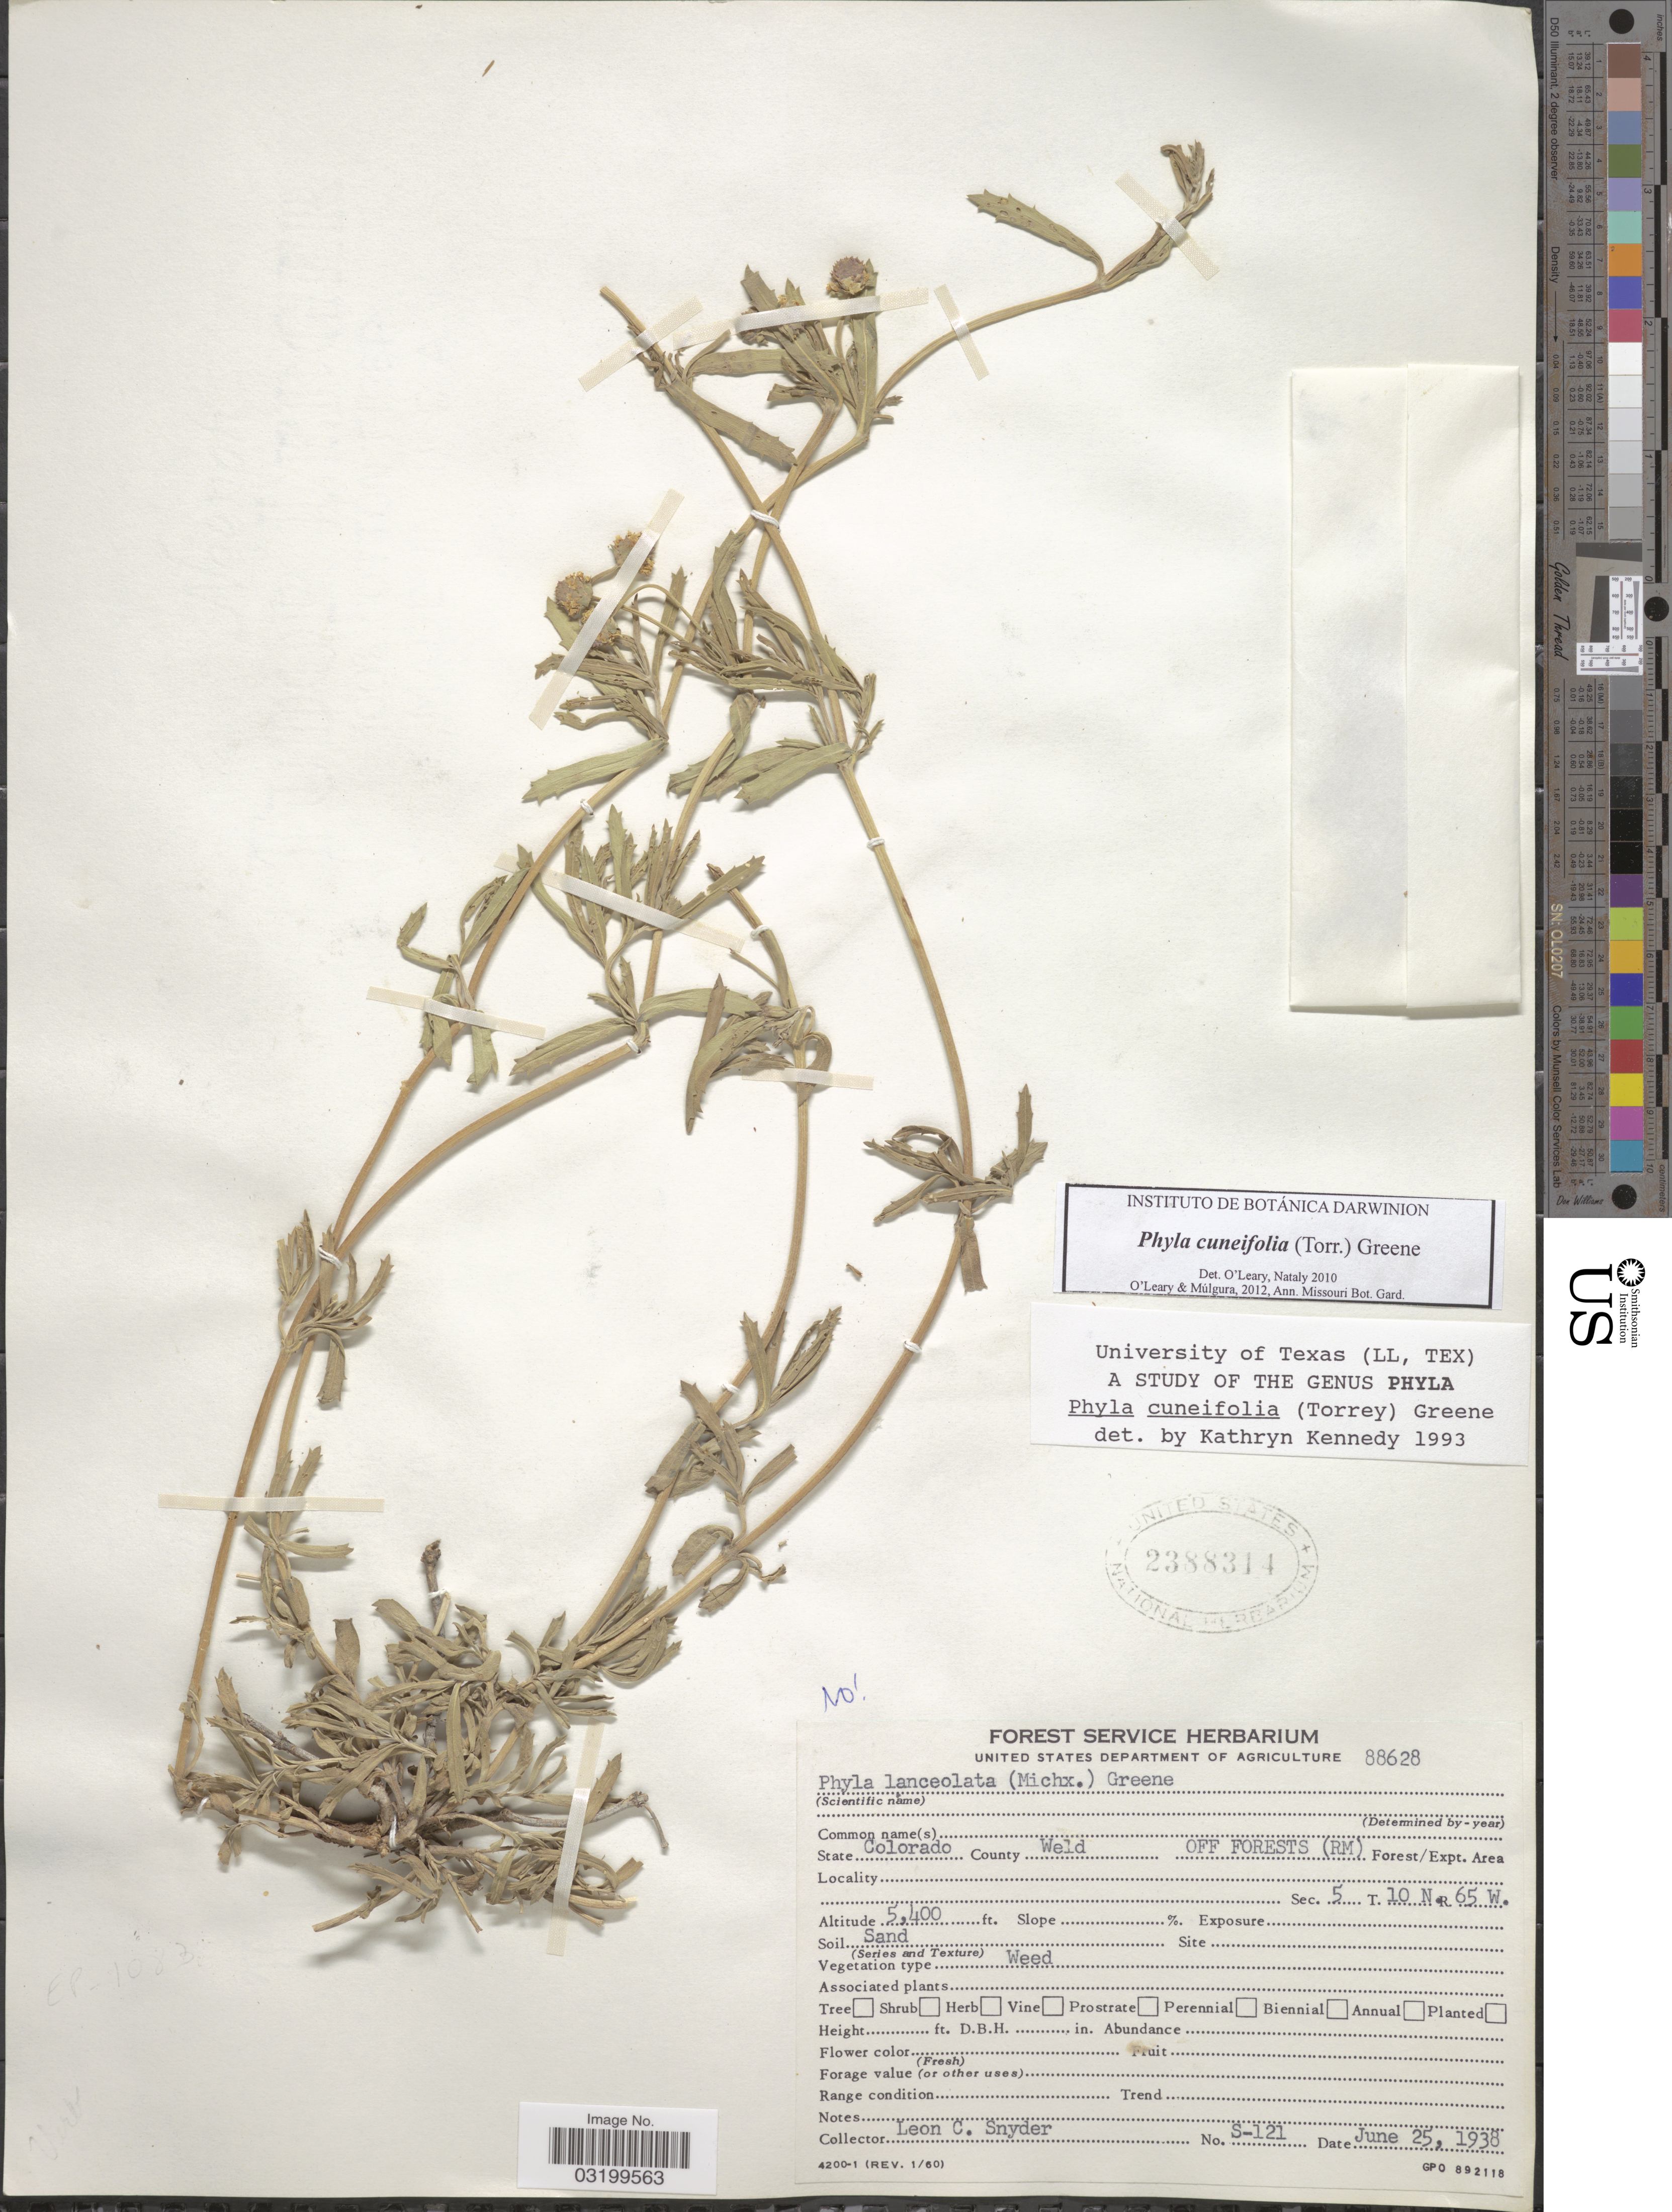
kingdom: Plantae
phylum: Tracheophyta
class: Magnoliopsida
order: Lamiales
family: Verbenaceae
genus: Phyla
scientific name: Phyla cuneifolia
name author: (Torr.) Greene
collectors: L. Snyder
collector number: S-121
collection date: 1938-06-25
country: United States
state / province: Colorado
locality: County Weld. Off Forests (RM) Sec. 5 T.10 N. R. 65 W.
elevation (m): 1646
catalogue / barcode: US 2388314